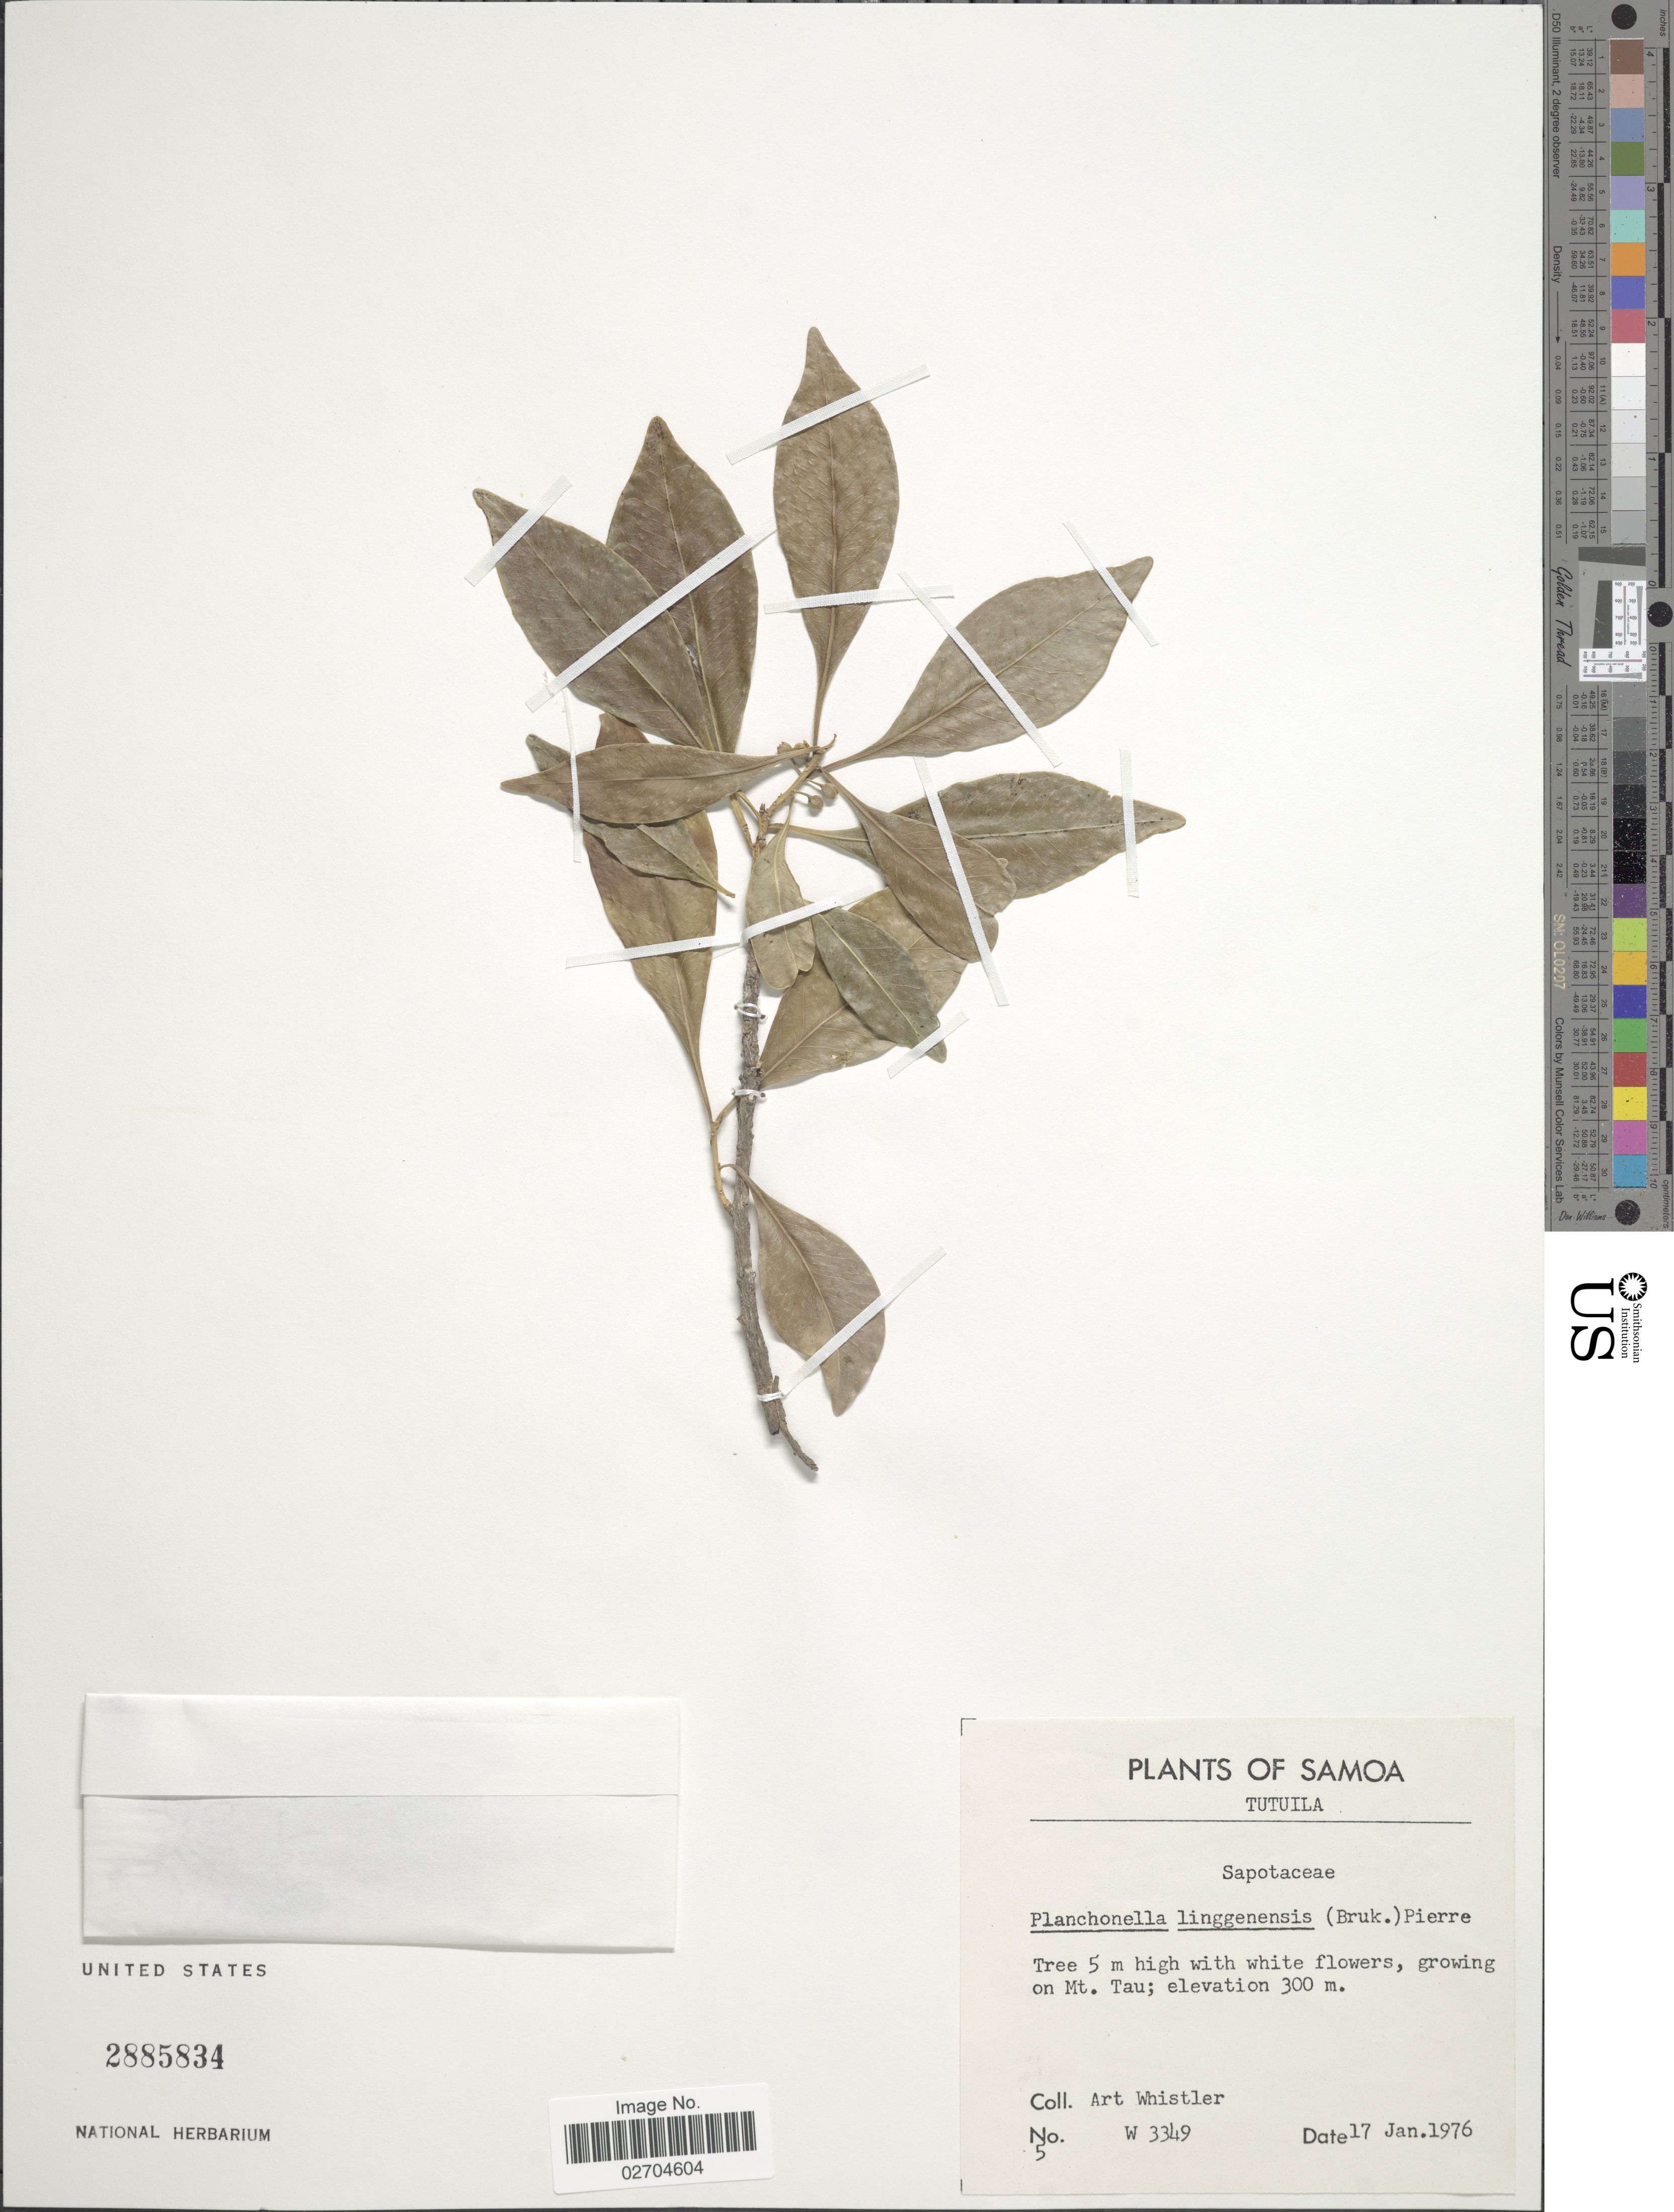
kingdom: Plantae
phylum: Tracheophyta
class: Magnoliopsida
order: Ericales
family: Sapotaceae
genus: Planchonella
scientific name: Planchonella linggensis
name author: (Burck) Pierre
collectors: A. Whistler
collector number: W 3349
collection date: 1976-01-17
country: American Samoa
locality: Samoa. Tutuila, growing on Mt. Tau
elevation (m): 300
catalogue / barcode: US 2885834